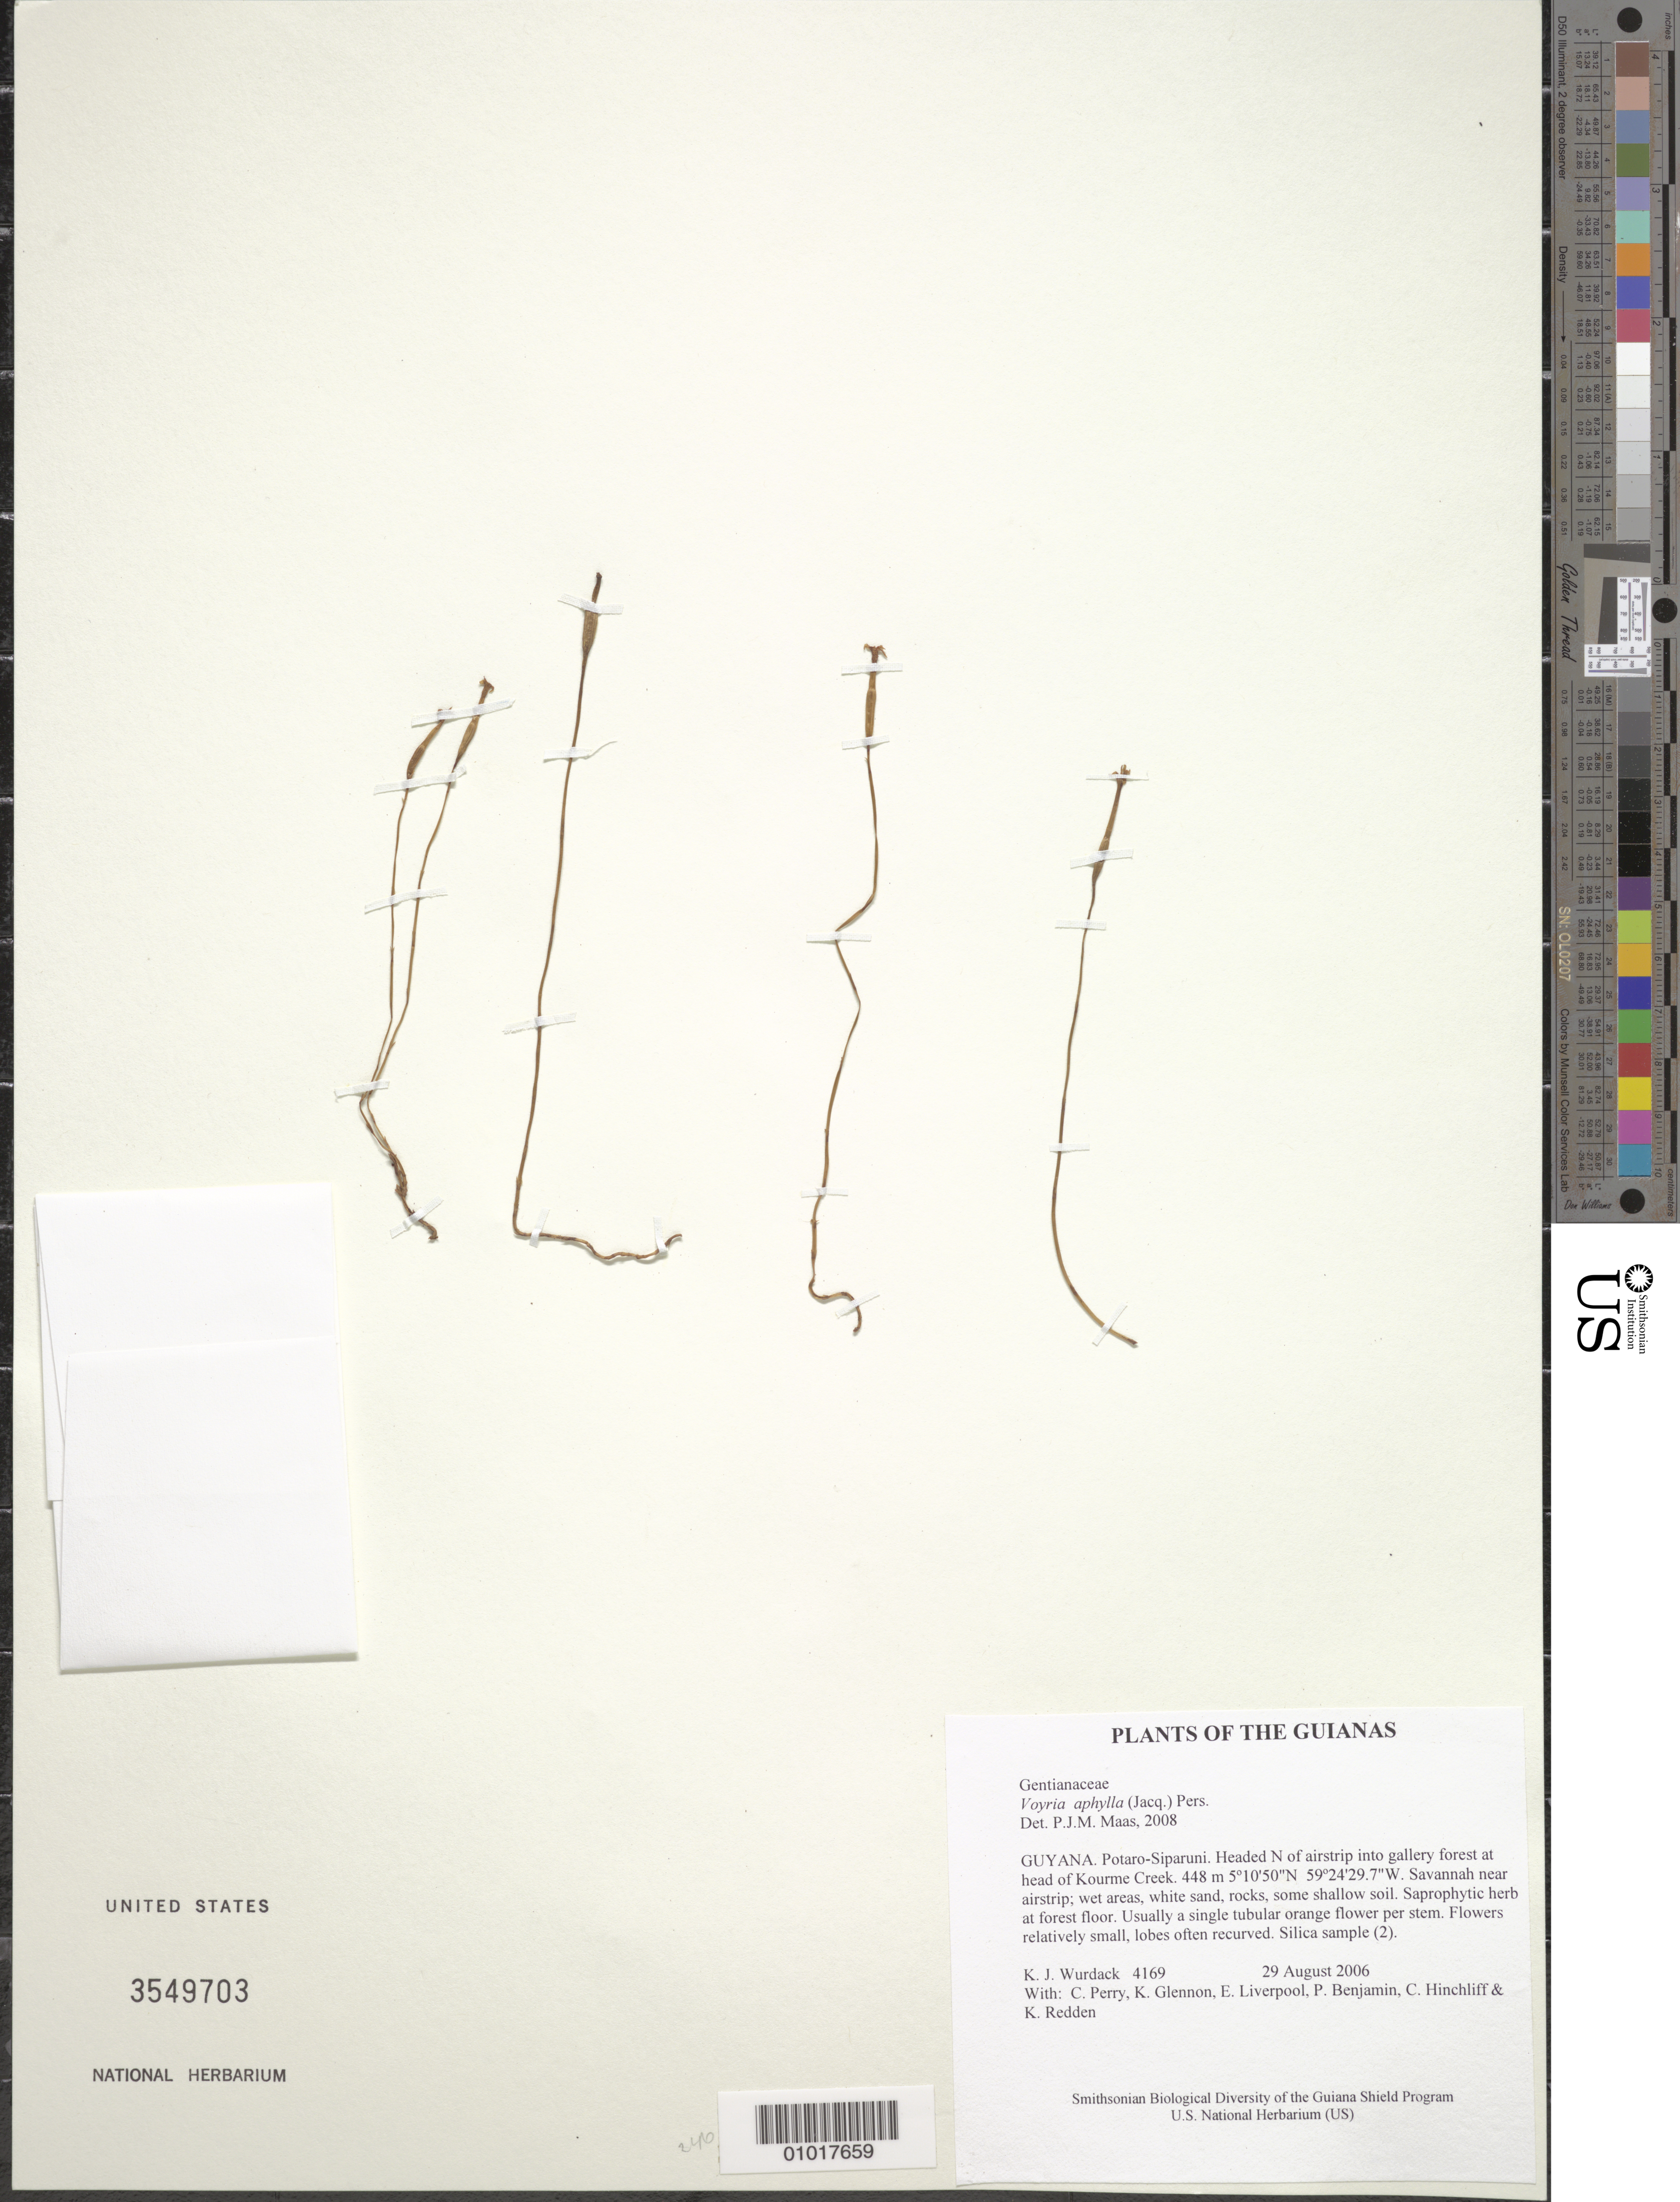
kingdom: Plantae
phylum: Tracheophyta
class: Magnoliopsida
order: Gentianales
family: Gentianaceae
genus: Voyria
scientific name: Voyria aphylla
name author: (Jacq.) Pers.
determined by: Maas, Paul J. M.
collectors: K. Wurdack, C. Perry, K. Glennon, E. Liverpool, P. Benjamin, C. E. Hinchliff & K. M. Redden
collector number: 4169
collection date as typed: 29 August 2006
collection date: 2006-08-29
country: Guyana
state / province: Potaro-Siparuni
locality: Headed N of airstrip into gallery forest at head of Kourme Creek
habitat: Savanna near airstrip; wet areas, white sand, rocks, some shallow soil.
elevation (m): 448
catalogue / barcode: US 3549703